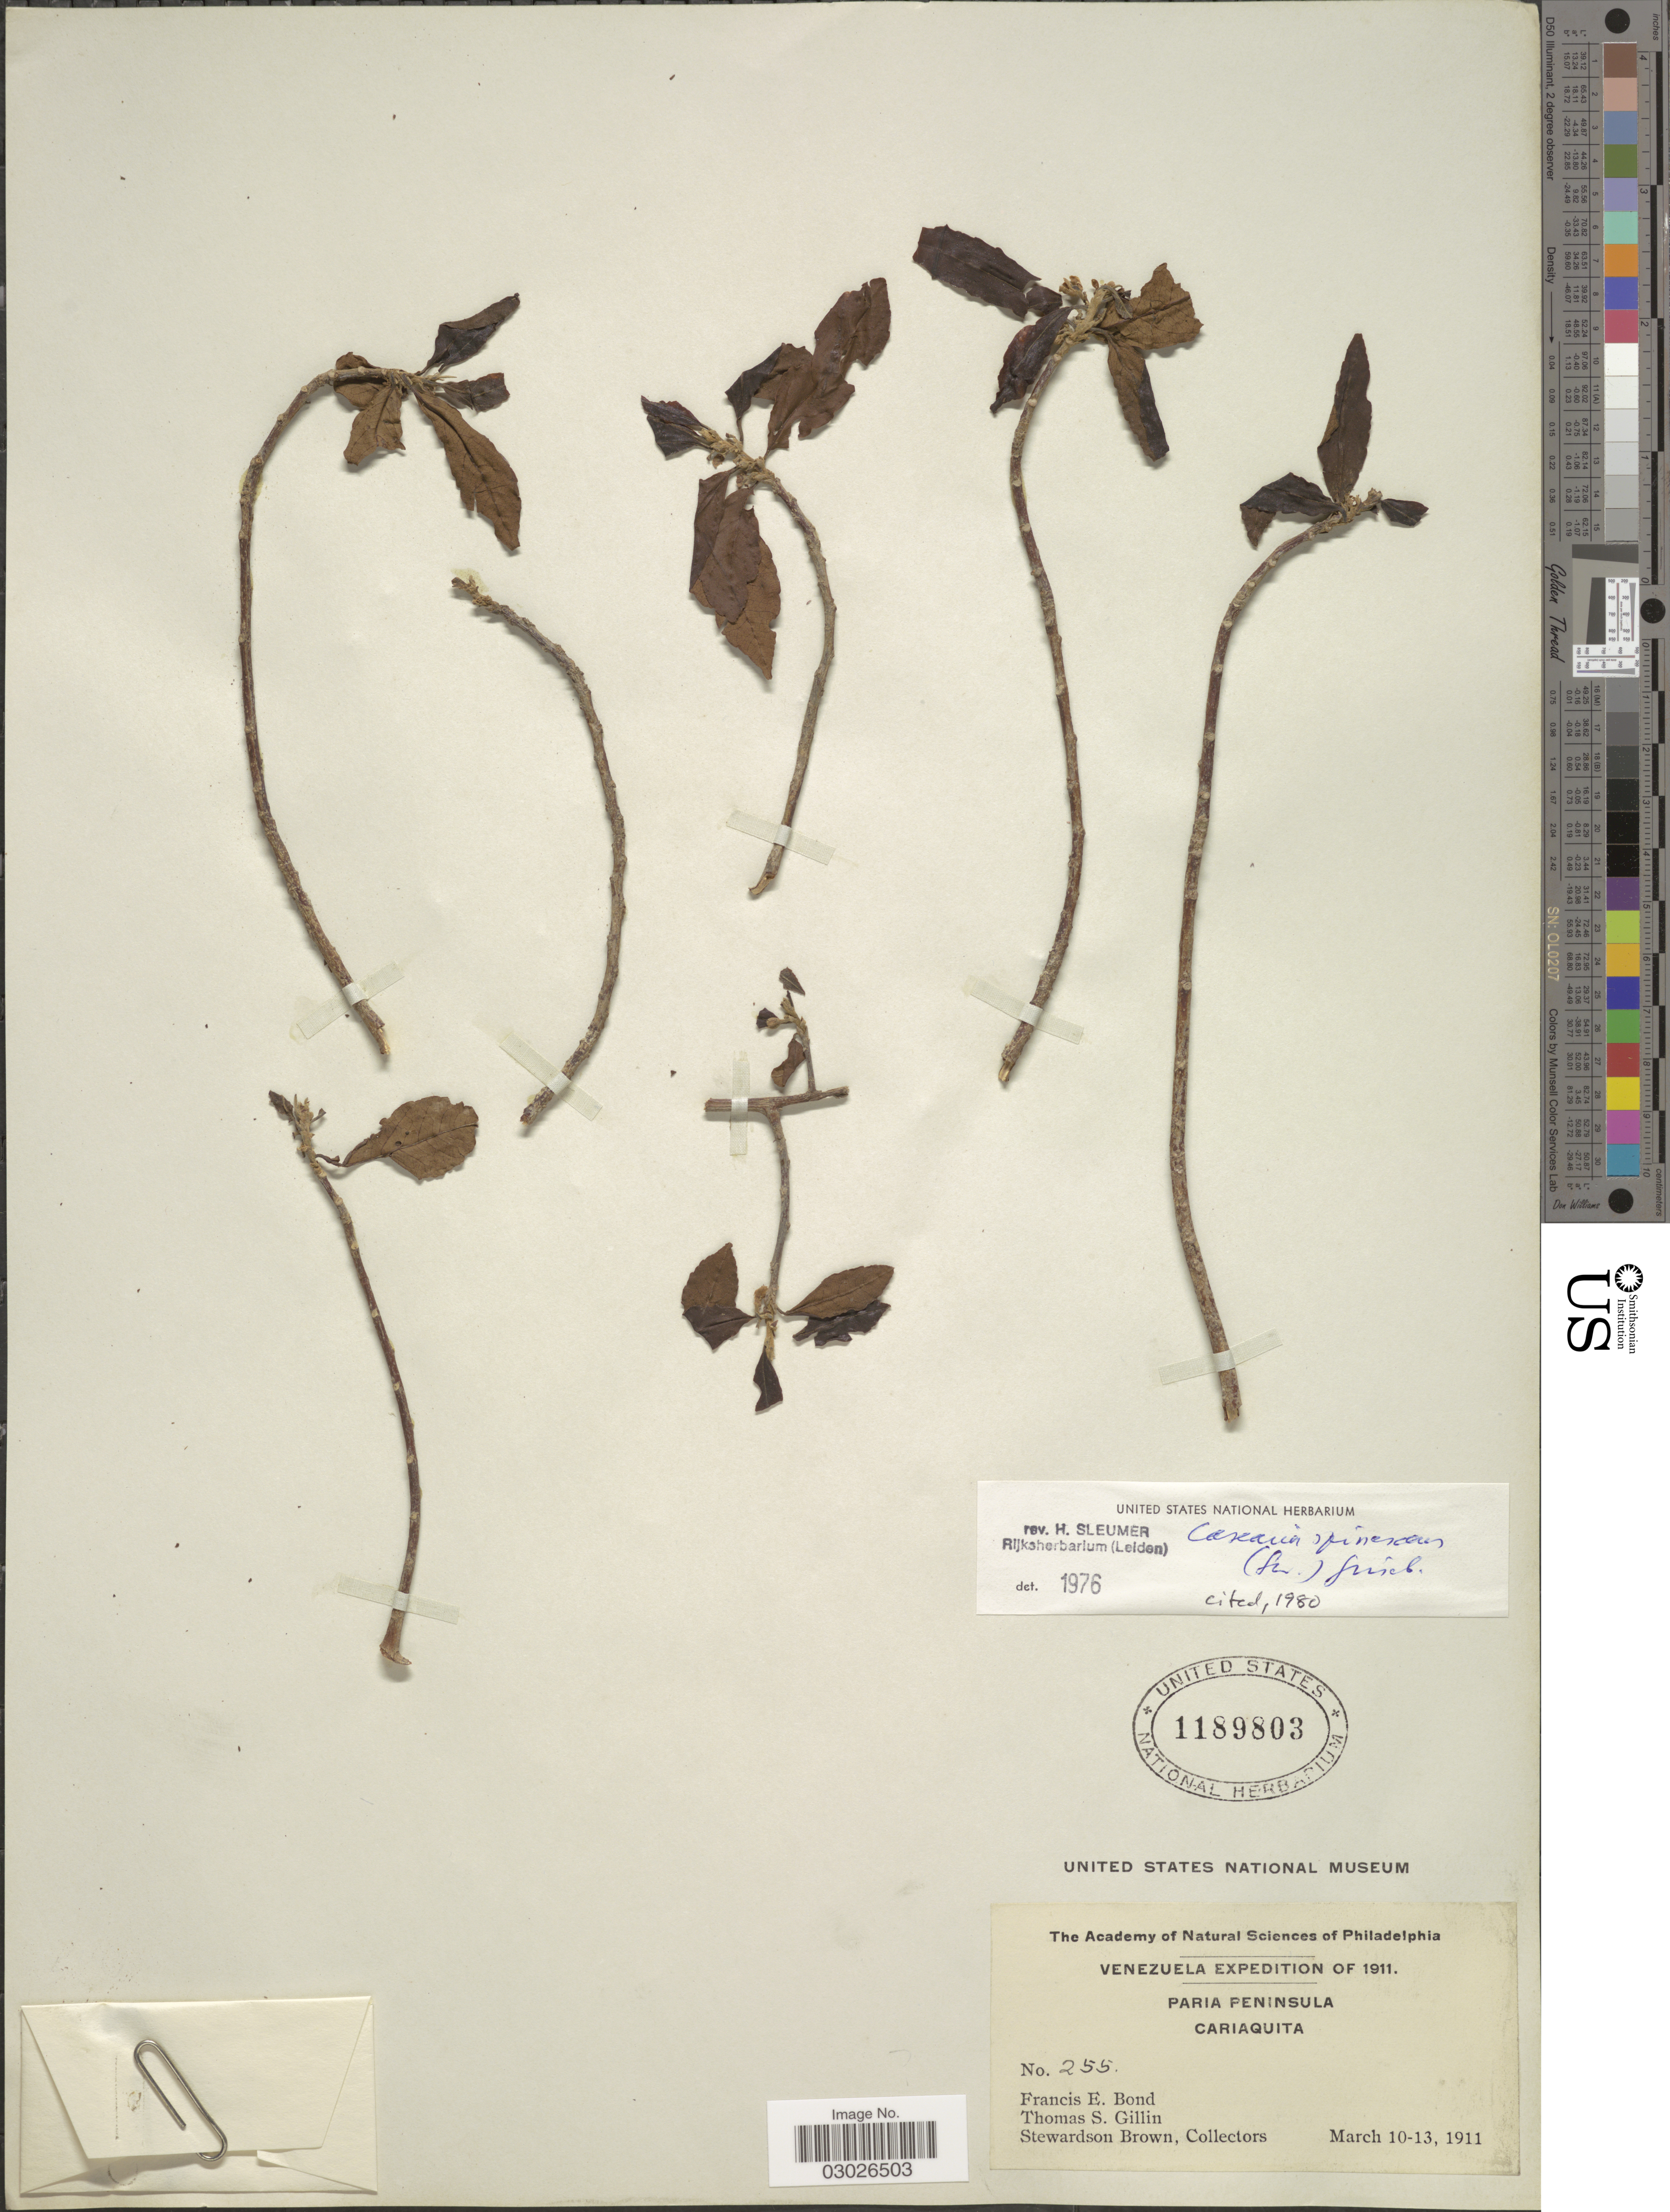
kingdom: Plantae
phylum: Tracheophyta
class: Magnoliopsida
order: Malpighiales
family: Salicaceae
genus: Casearia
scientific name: Casearia spinescens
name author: (Sw.) Griseb.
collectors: F. Bond, T. Gillin & S. Brown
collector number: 255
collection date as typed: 10-13 March 1911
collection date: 1911-03-10/1911-03-13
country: Venezuela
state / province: Sucre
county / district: Valdez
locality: Paria Peninsula, Cariaquito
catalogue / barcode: US 1189803